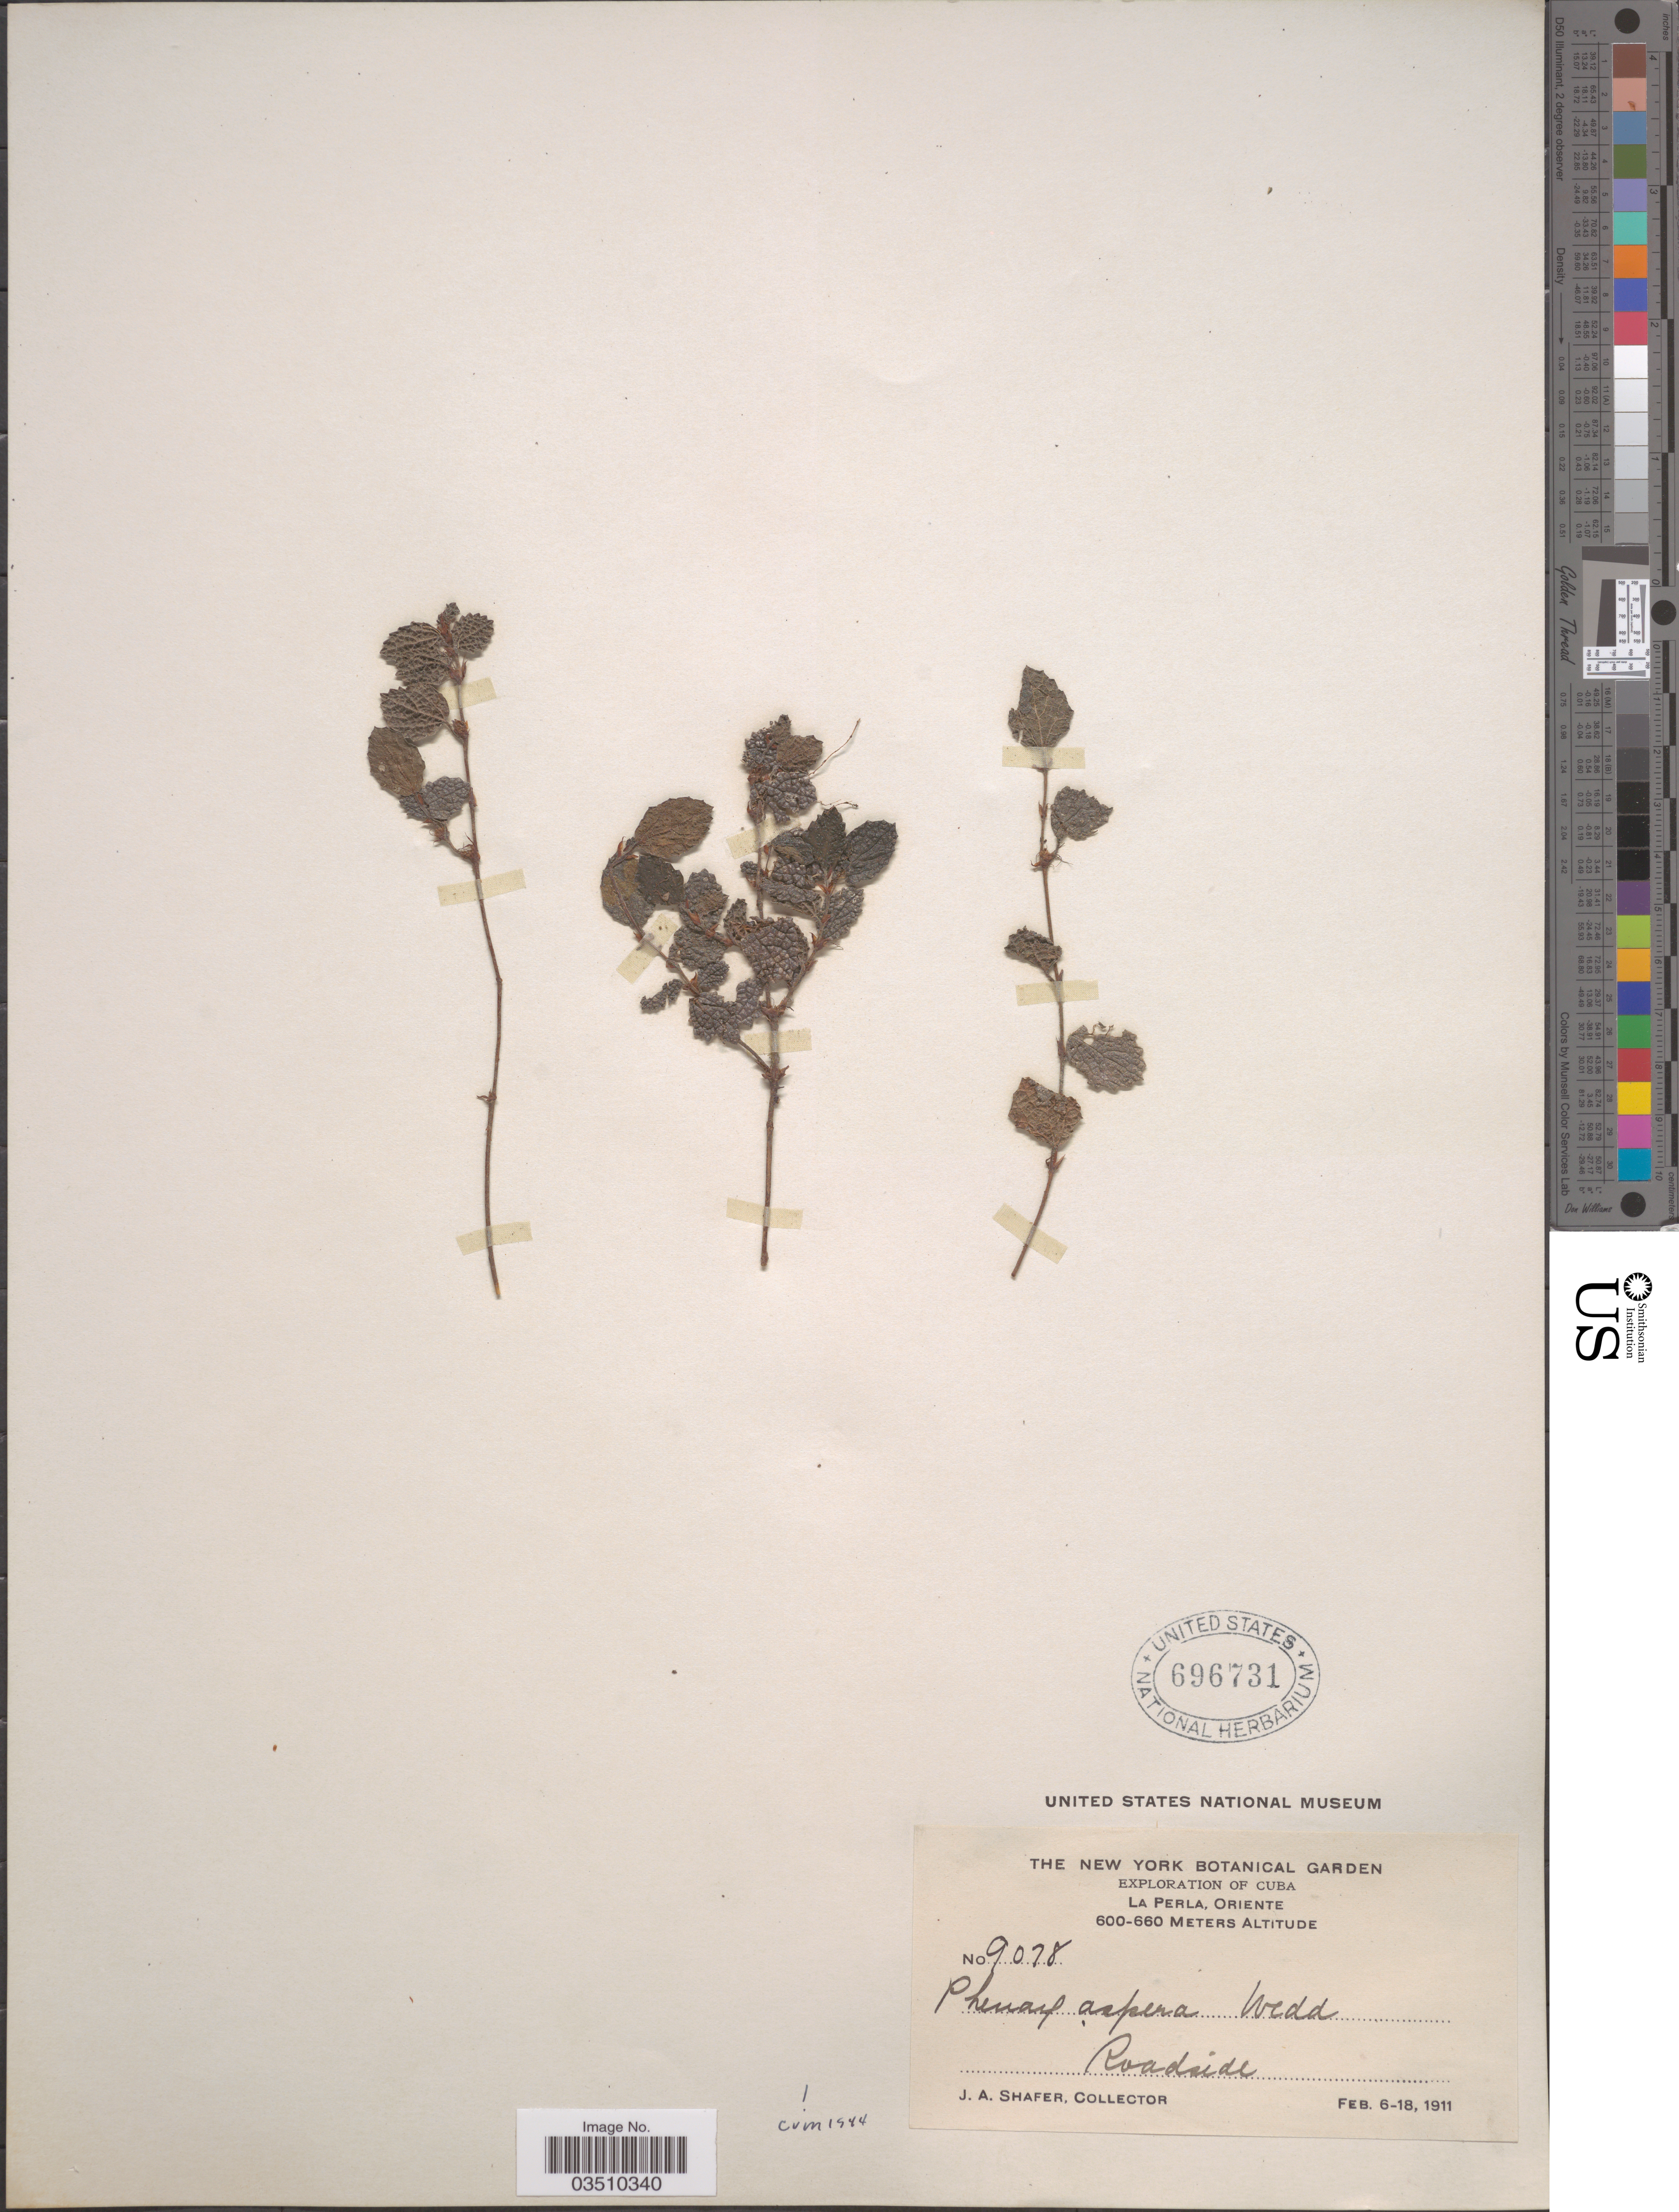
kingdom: Plantae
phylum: Tracheophyta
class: Magnoliopsida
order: Rosales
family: Urticaceae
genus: Phenax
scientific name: Phenax asper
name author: Wedd.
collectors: J. A. Shafer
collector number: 9078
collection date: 1911-02-06/1911-02-18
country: Cuba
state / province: Oriente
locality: La Perla.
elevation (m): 600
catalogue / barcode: US 696731